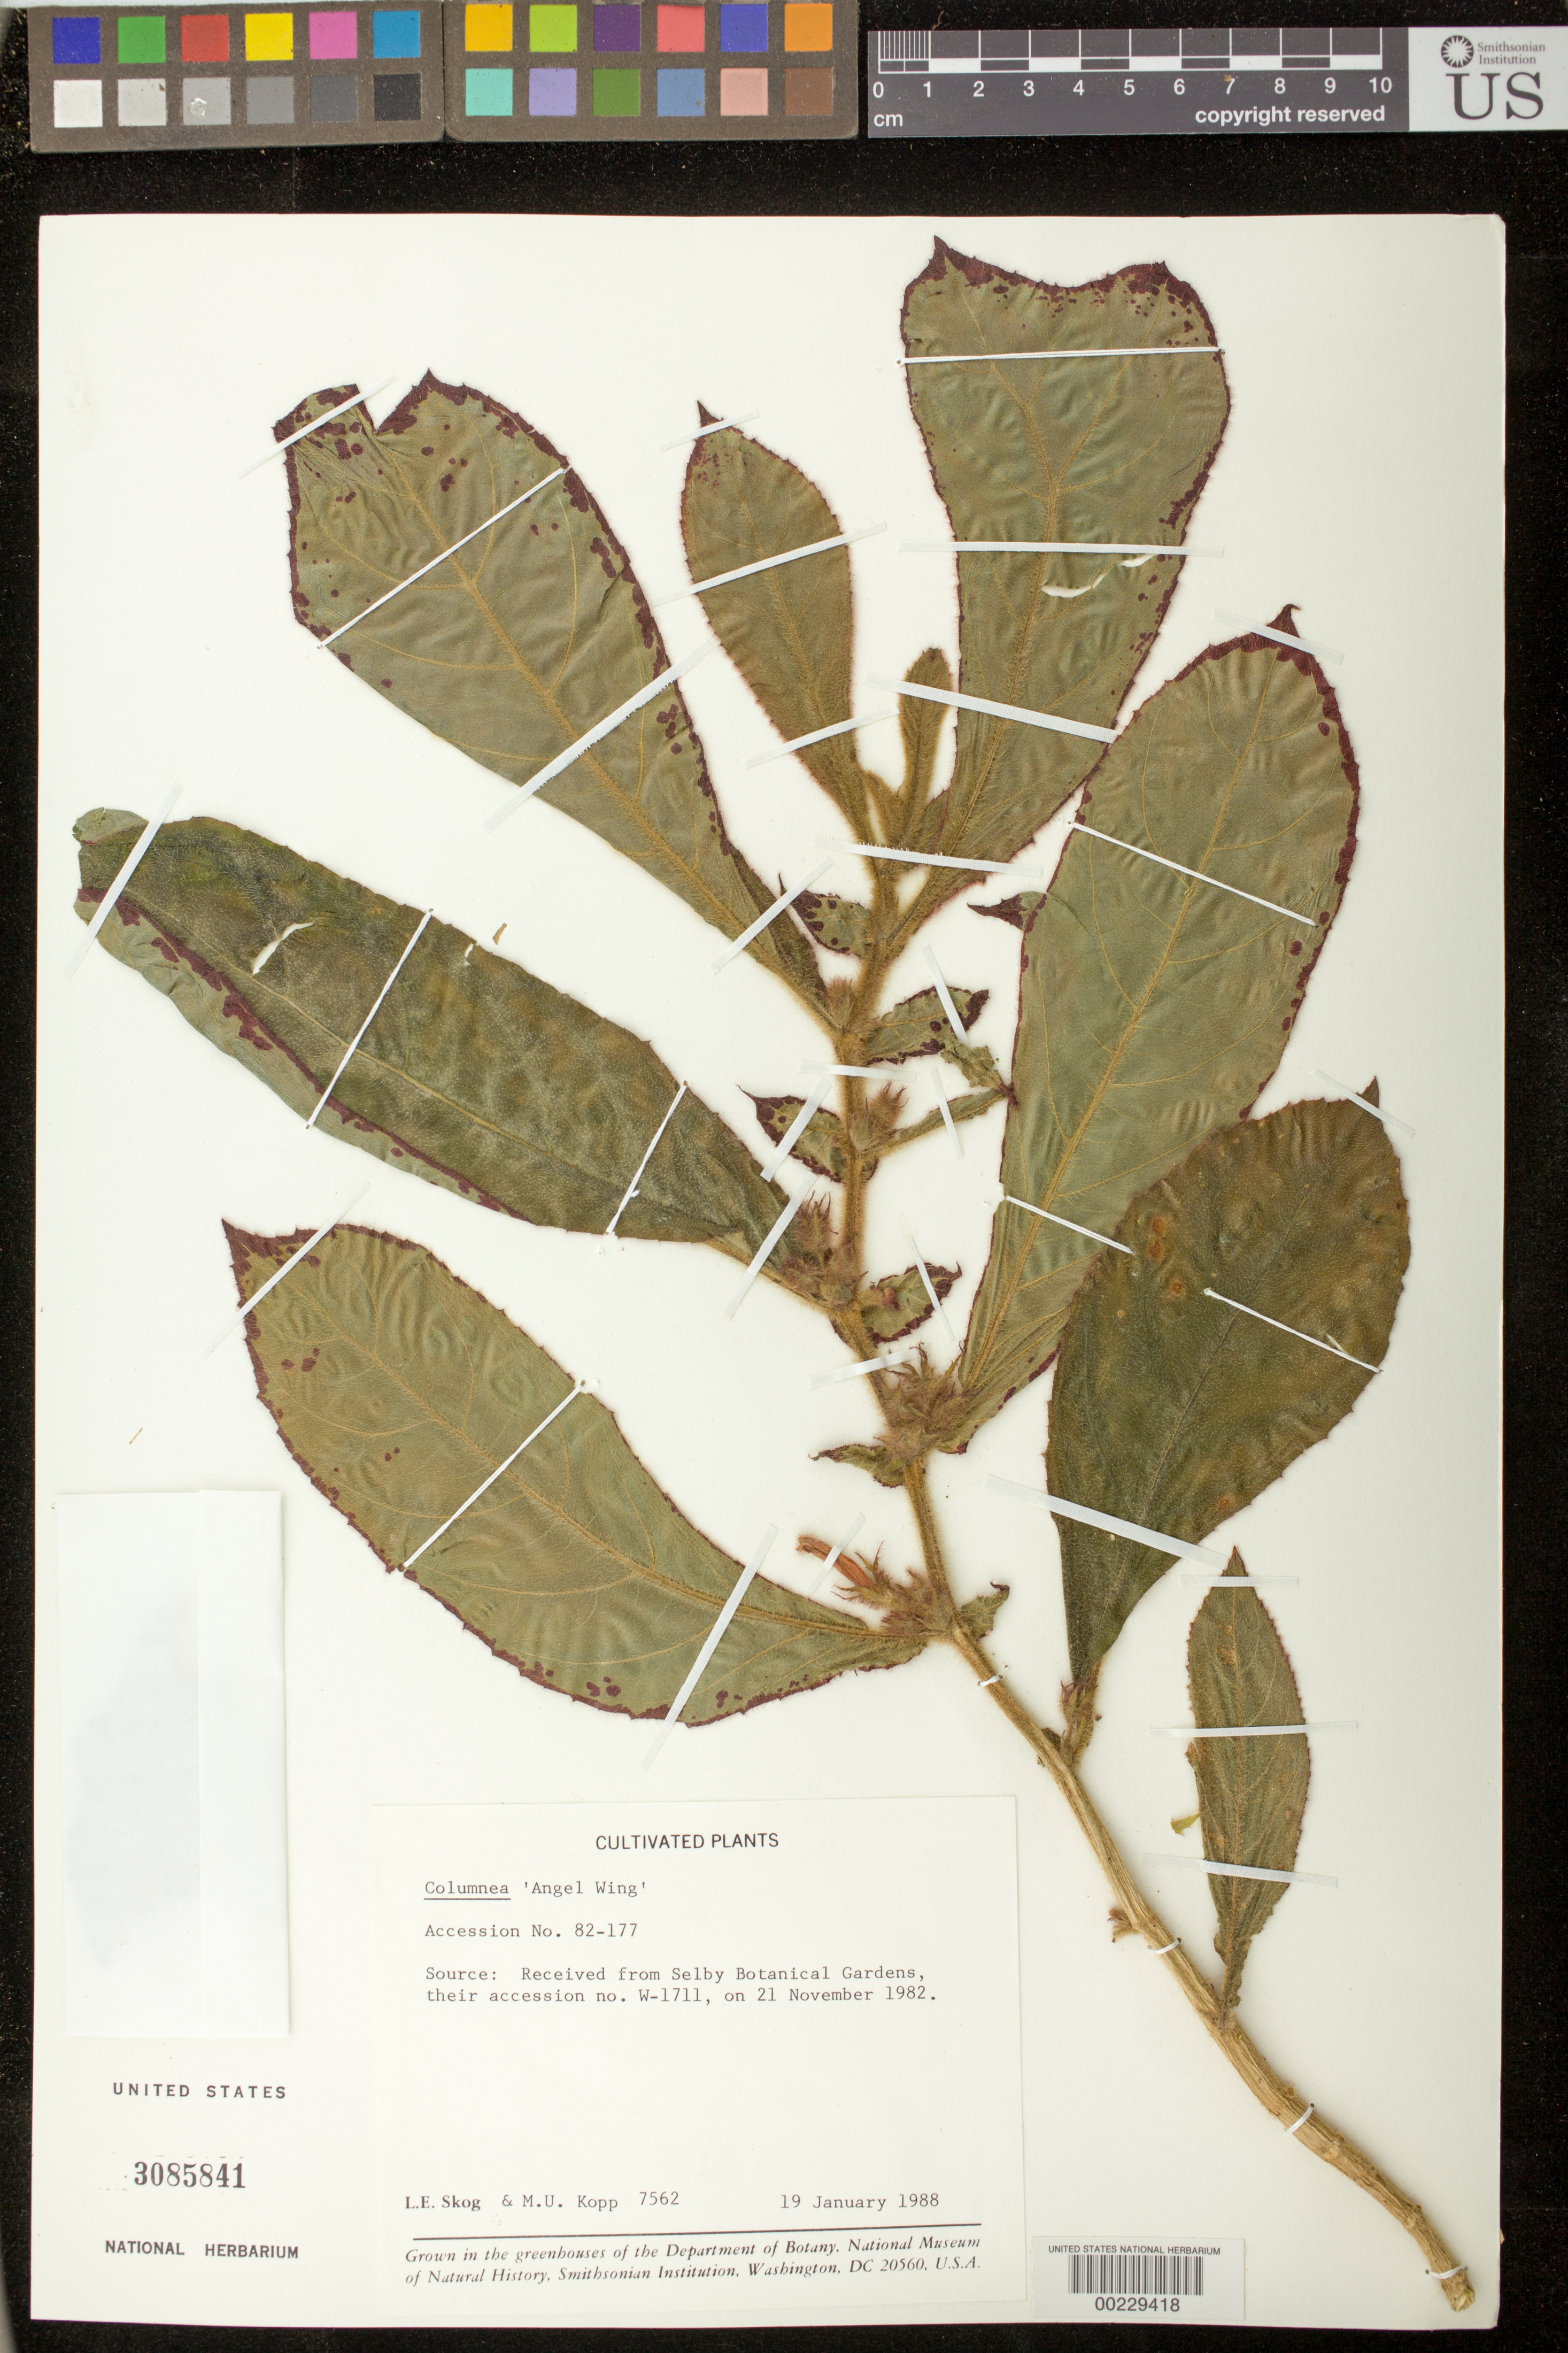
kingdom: Plantae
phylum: Tracheophyta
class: Magnoliopsida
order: Lamiales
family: Gesneriaceae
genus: Columnea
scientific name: Columnea 'Angel Wing'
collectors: L. E. Skog & M. U. Kopp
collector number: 7562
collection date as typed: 19 Jan 1988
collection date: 1988-01-19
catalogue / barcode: US 3085841